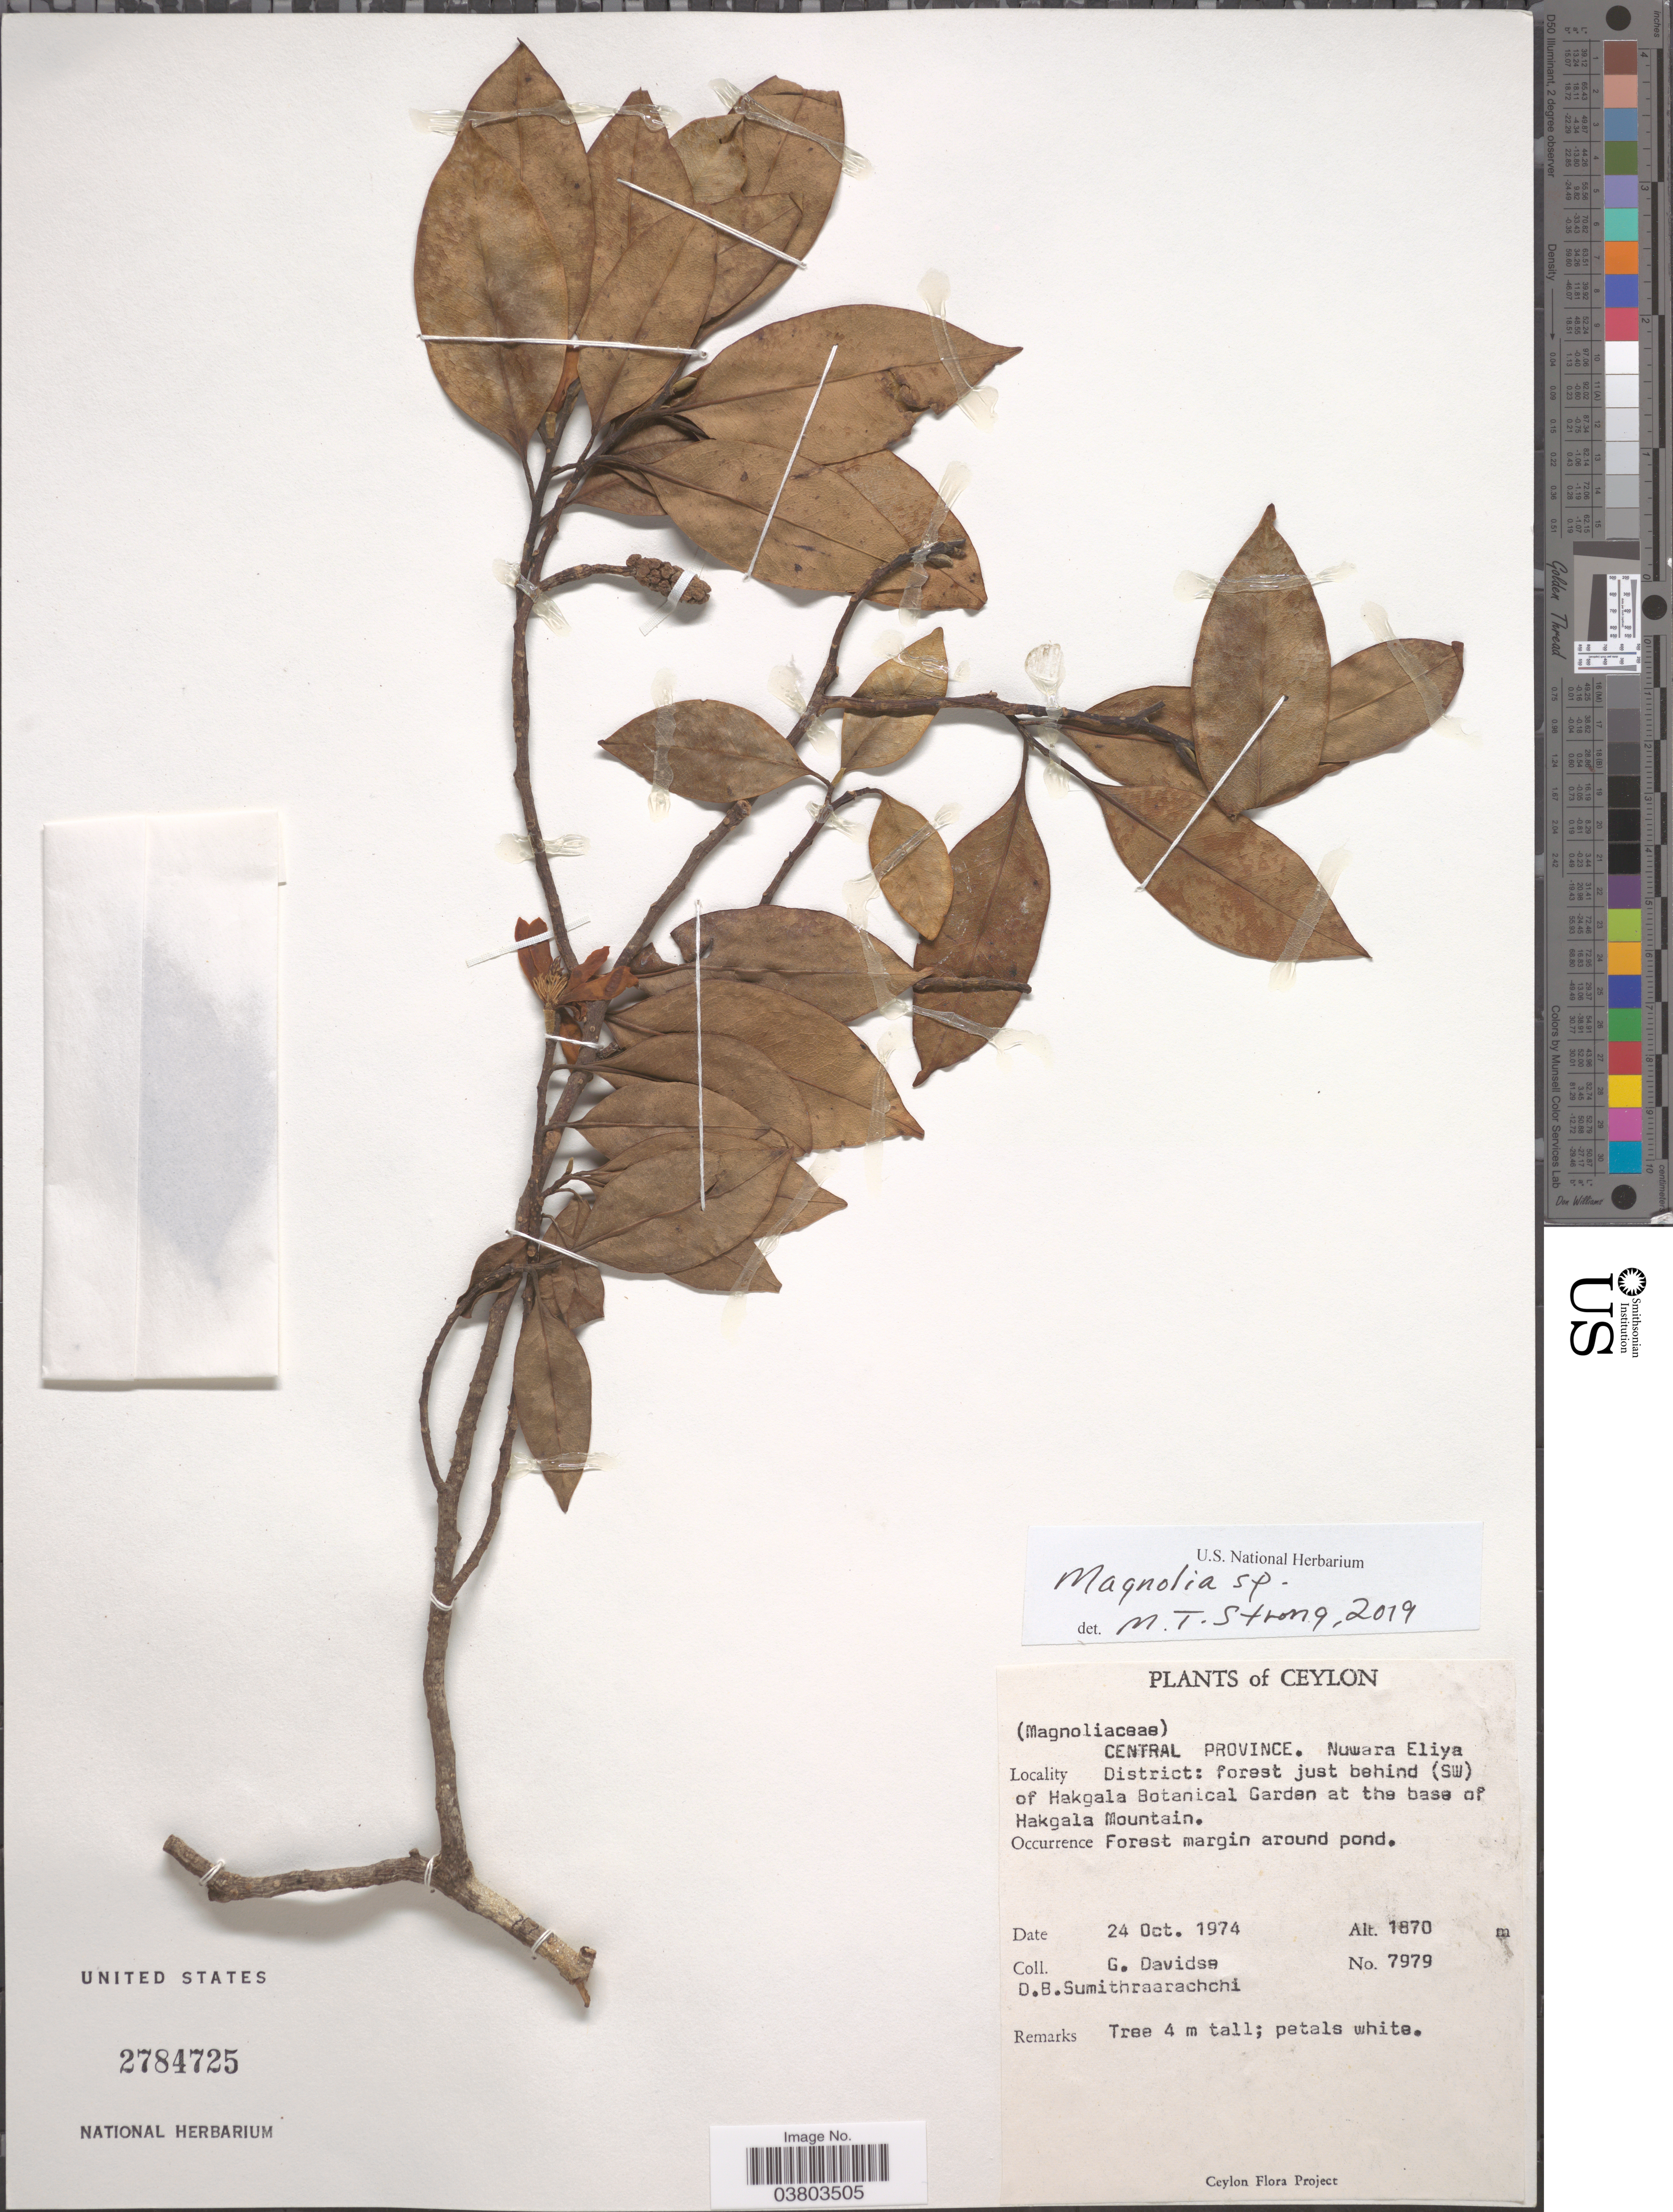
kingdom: Plantae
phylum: Tracheophyta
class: Magnoliopsida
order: Magnoliales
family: Magnoliaceae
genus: Magnolia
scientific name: Magnolia sp.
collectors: G. Davidse & D. Sumithrarachchi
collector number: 7979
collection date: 1974-10-24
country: Sri Lanka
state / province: Central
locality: Ceylon. Nuwara Eliya District: forest just behind (SW) of Hakgala Botanical Garden at the base of Hakgala Mountain.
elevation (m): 1870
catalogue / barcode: US 2784725